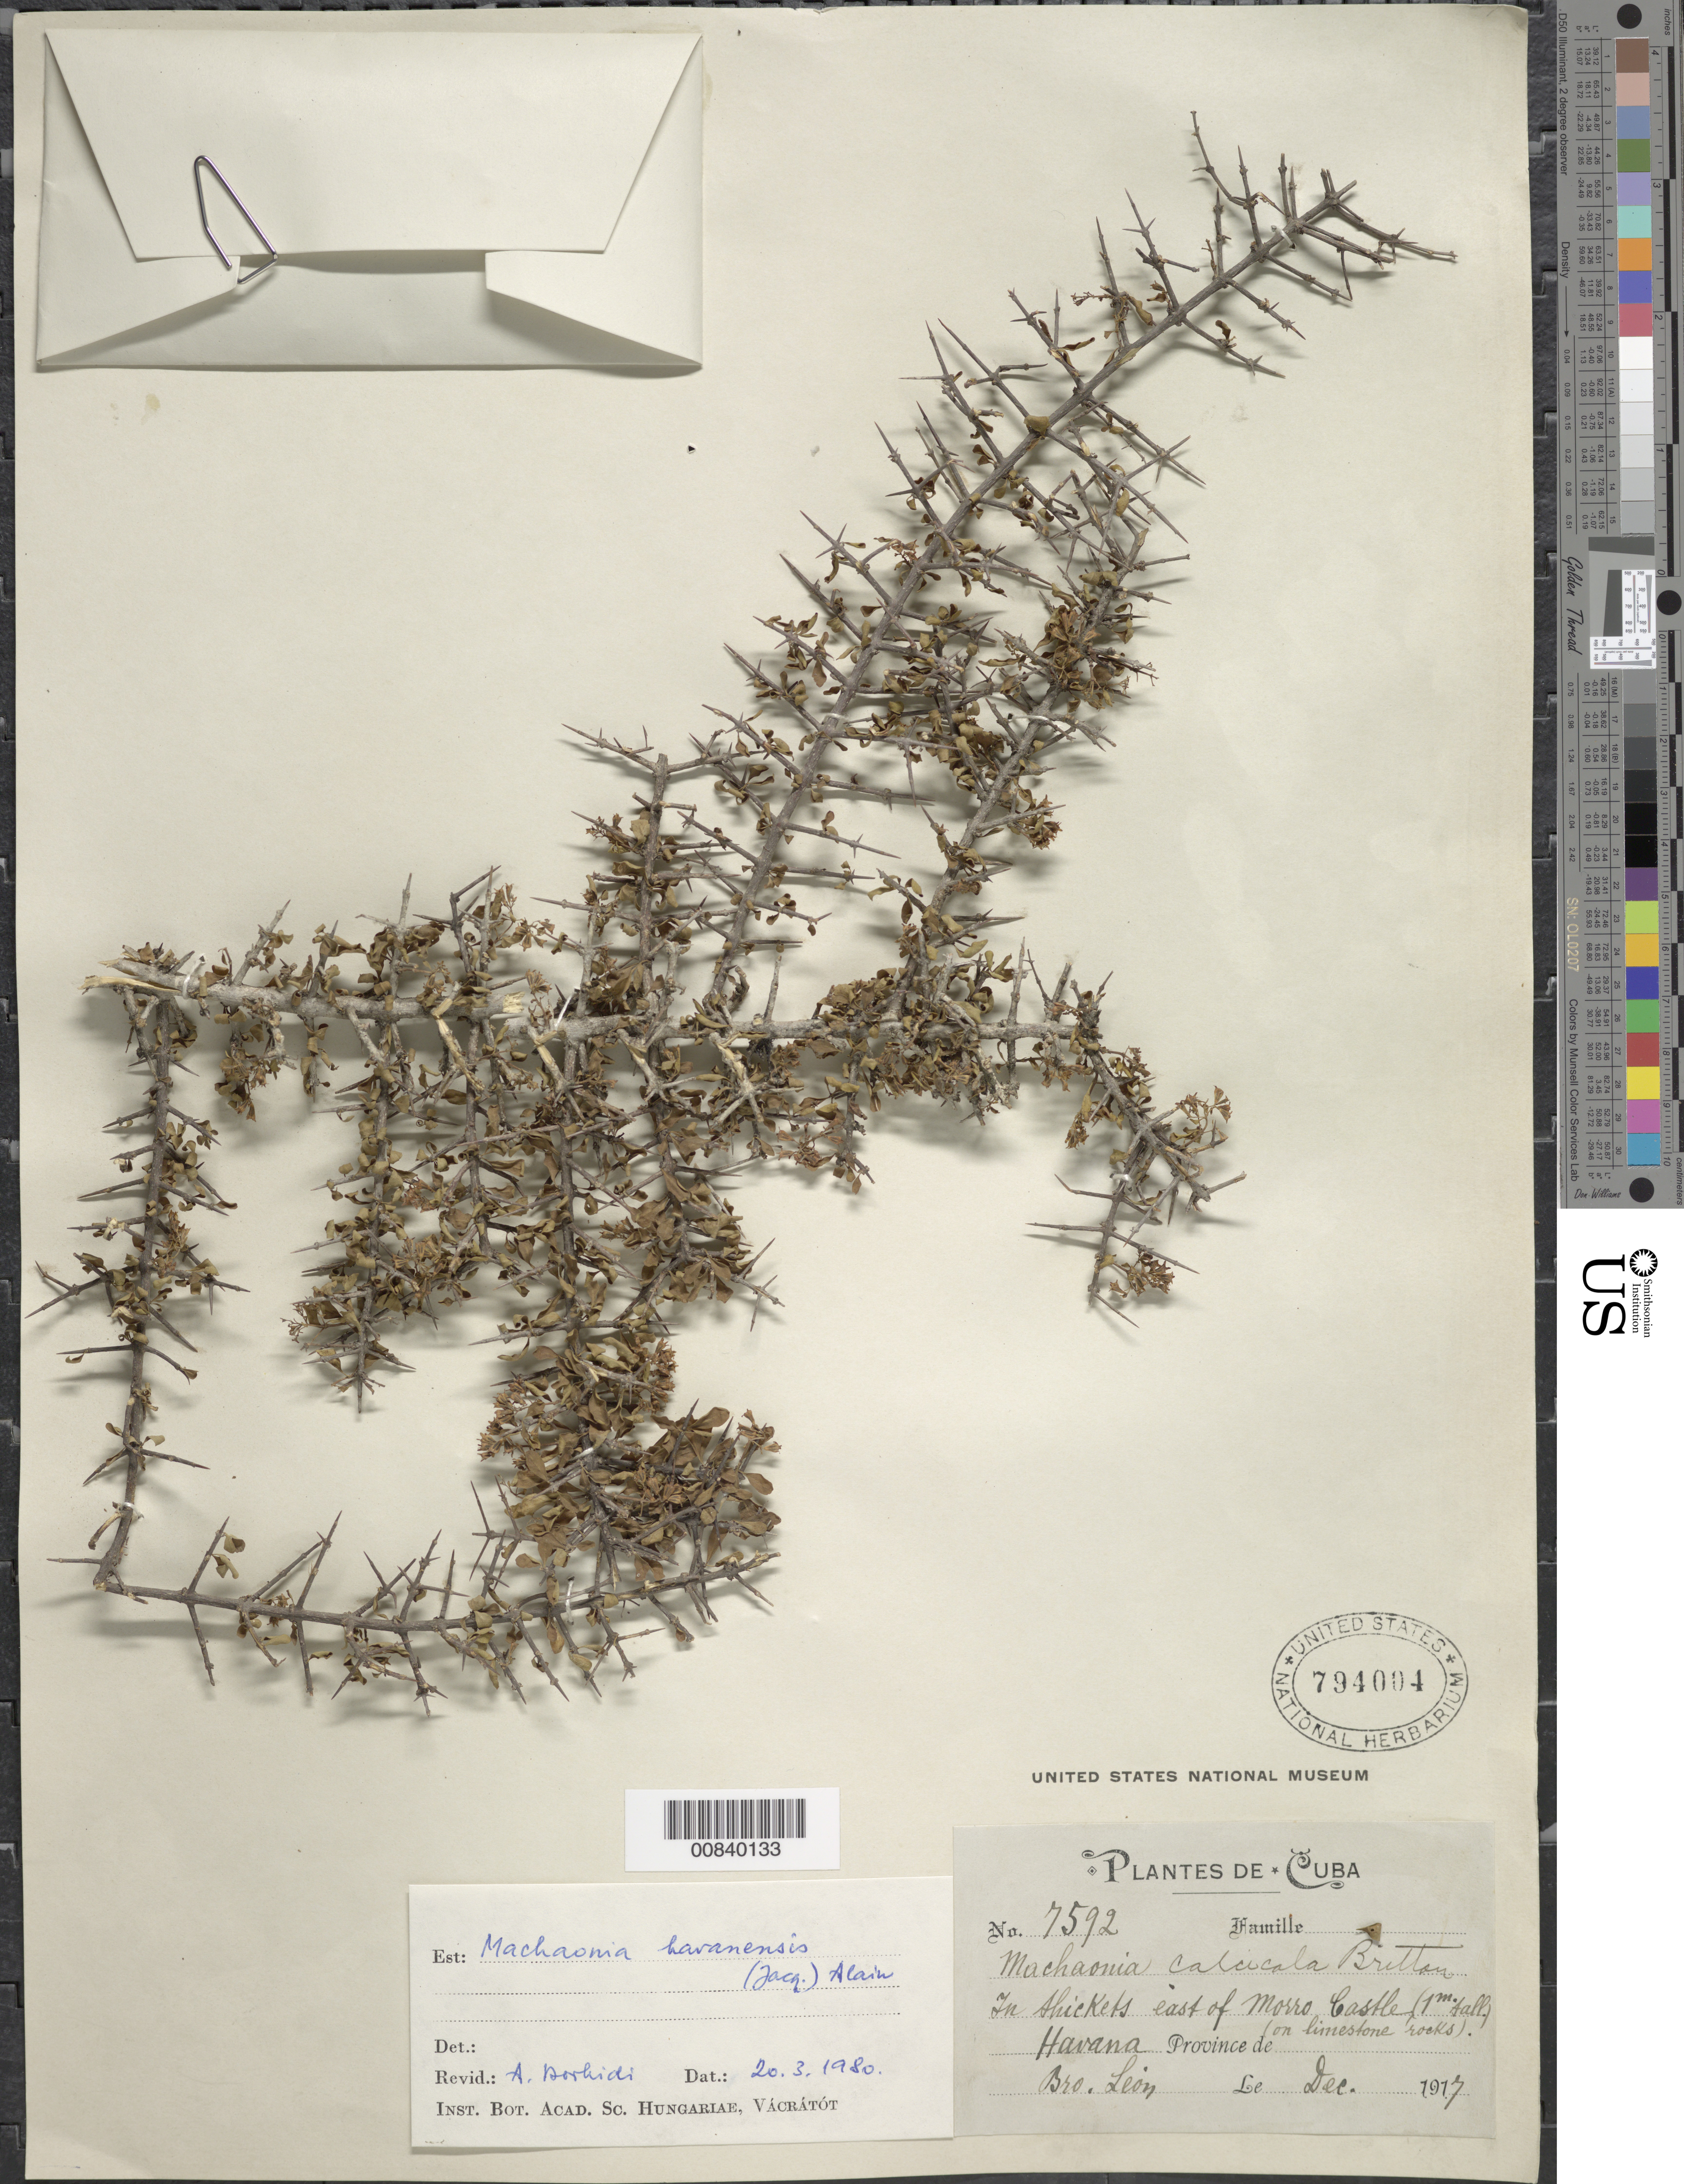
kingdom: Plantae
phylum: Tracheophyta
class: Magnoliopsida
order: Gentianales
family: Rubiaceae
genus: Machaonia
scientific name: Machaonia havanensis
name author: (Jacq. ex J.F. Gmel.) Alain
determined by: Borhidi, Attila L.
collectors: Bro. León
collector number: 7592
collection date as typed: Dec 1917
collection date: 1917-12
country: Cuba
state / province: La Habana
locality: East of Morro Castle, Havana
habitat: In thickets, on linestone rocks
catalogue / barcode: US 794004